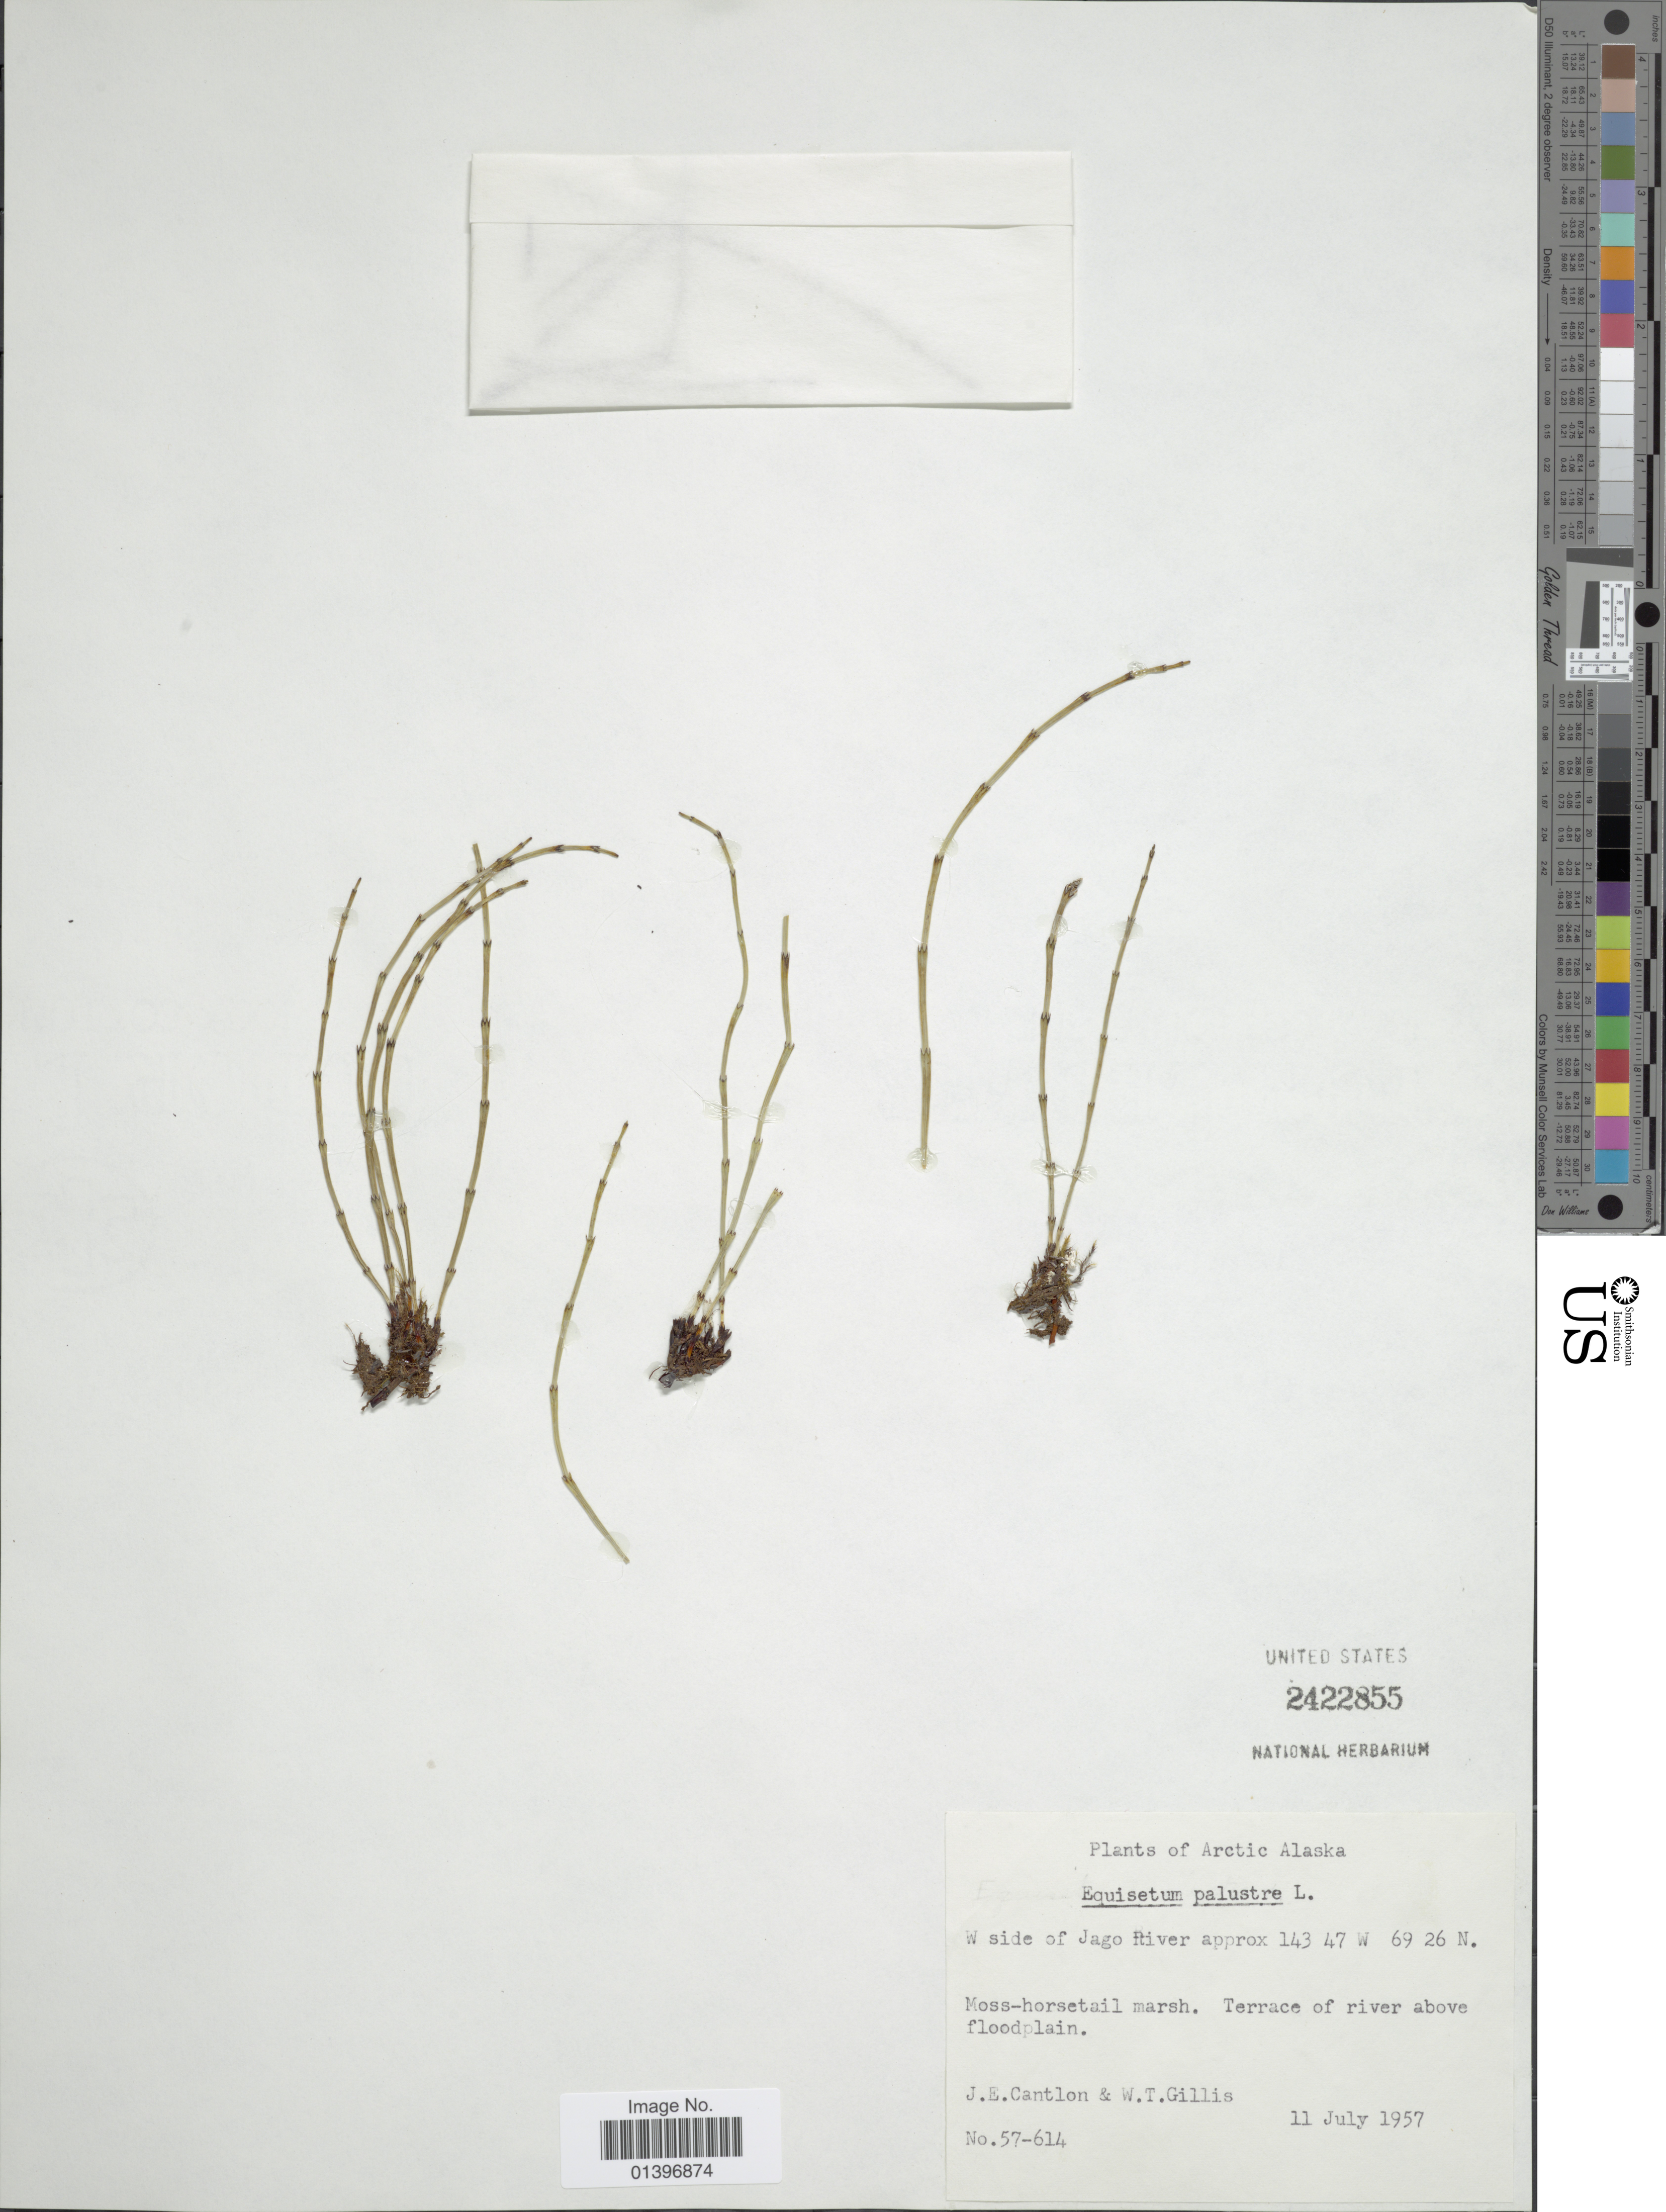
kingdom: Plantae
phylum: Tracheophyta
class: Polypodiopsida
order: Equisetales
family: Equisetaceae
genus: Equisetum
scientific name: Equisetum palustre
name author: L.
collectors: J. Cantlon & W. T. Gillis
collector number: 57-614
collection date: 1957-07-11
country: United States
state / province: Alaska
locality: Arctic Alaska, W side of Jago River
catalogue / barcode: US 2422855